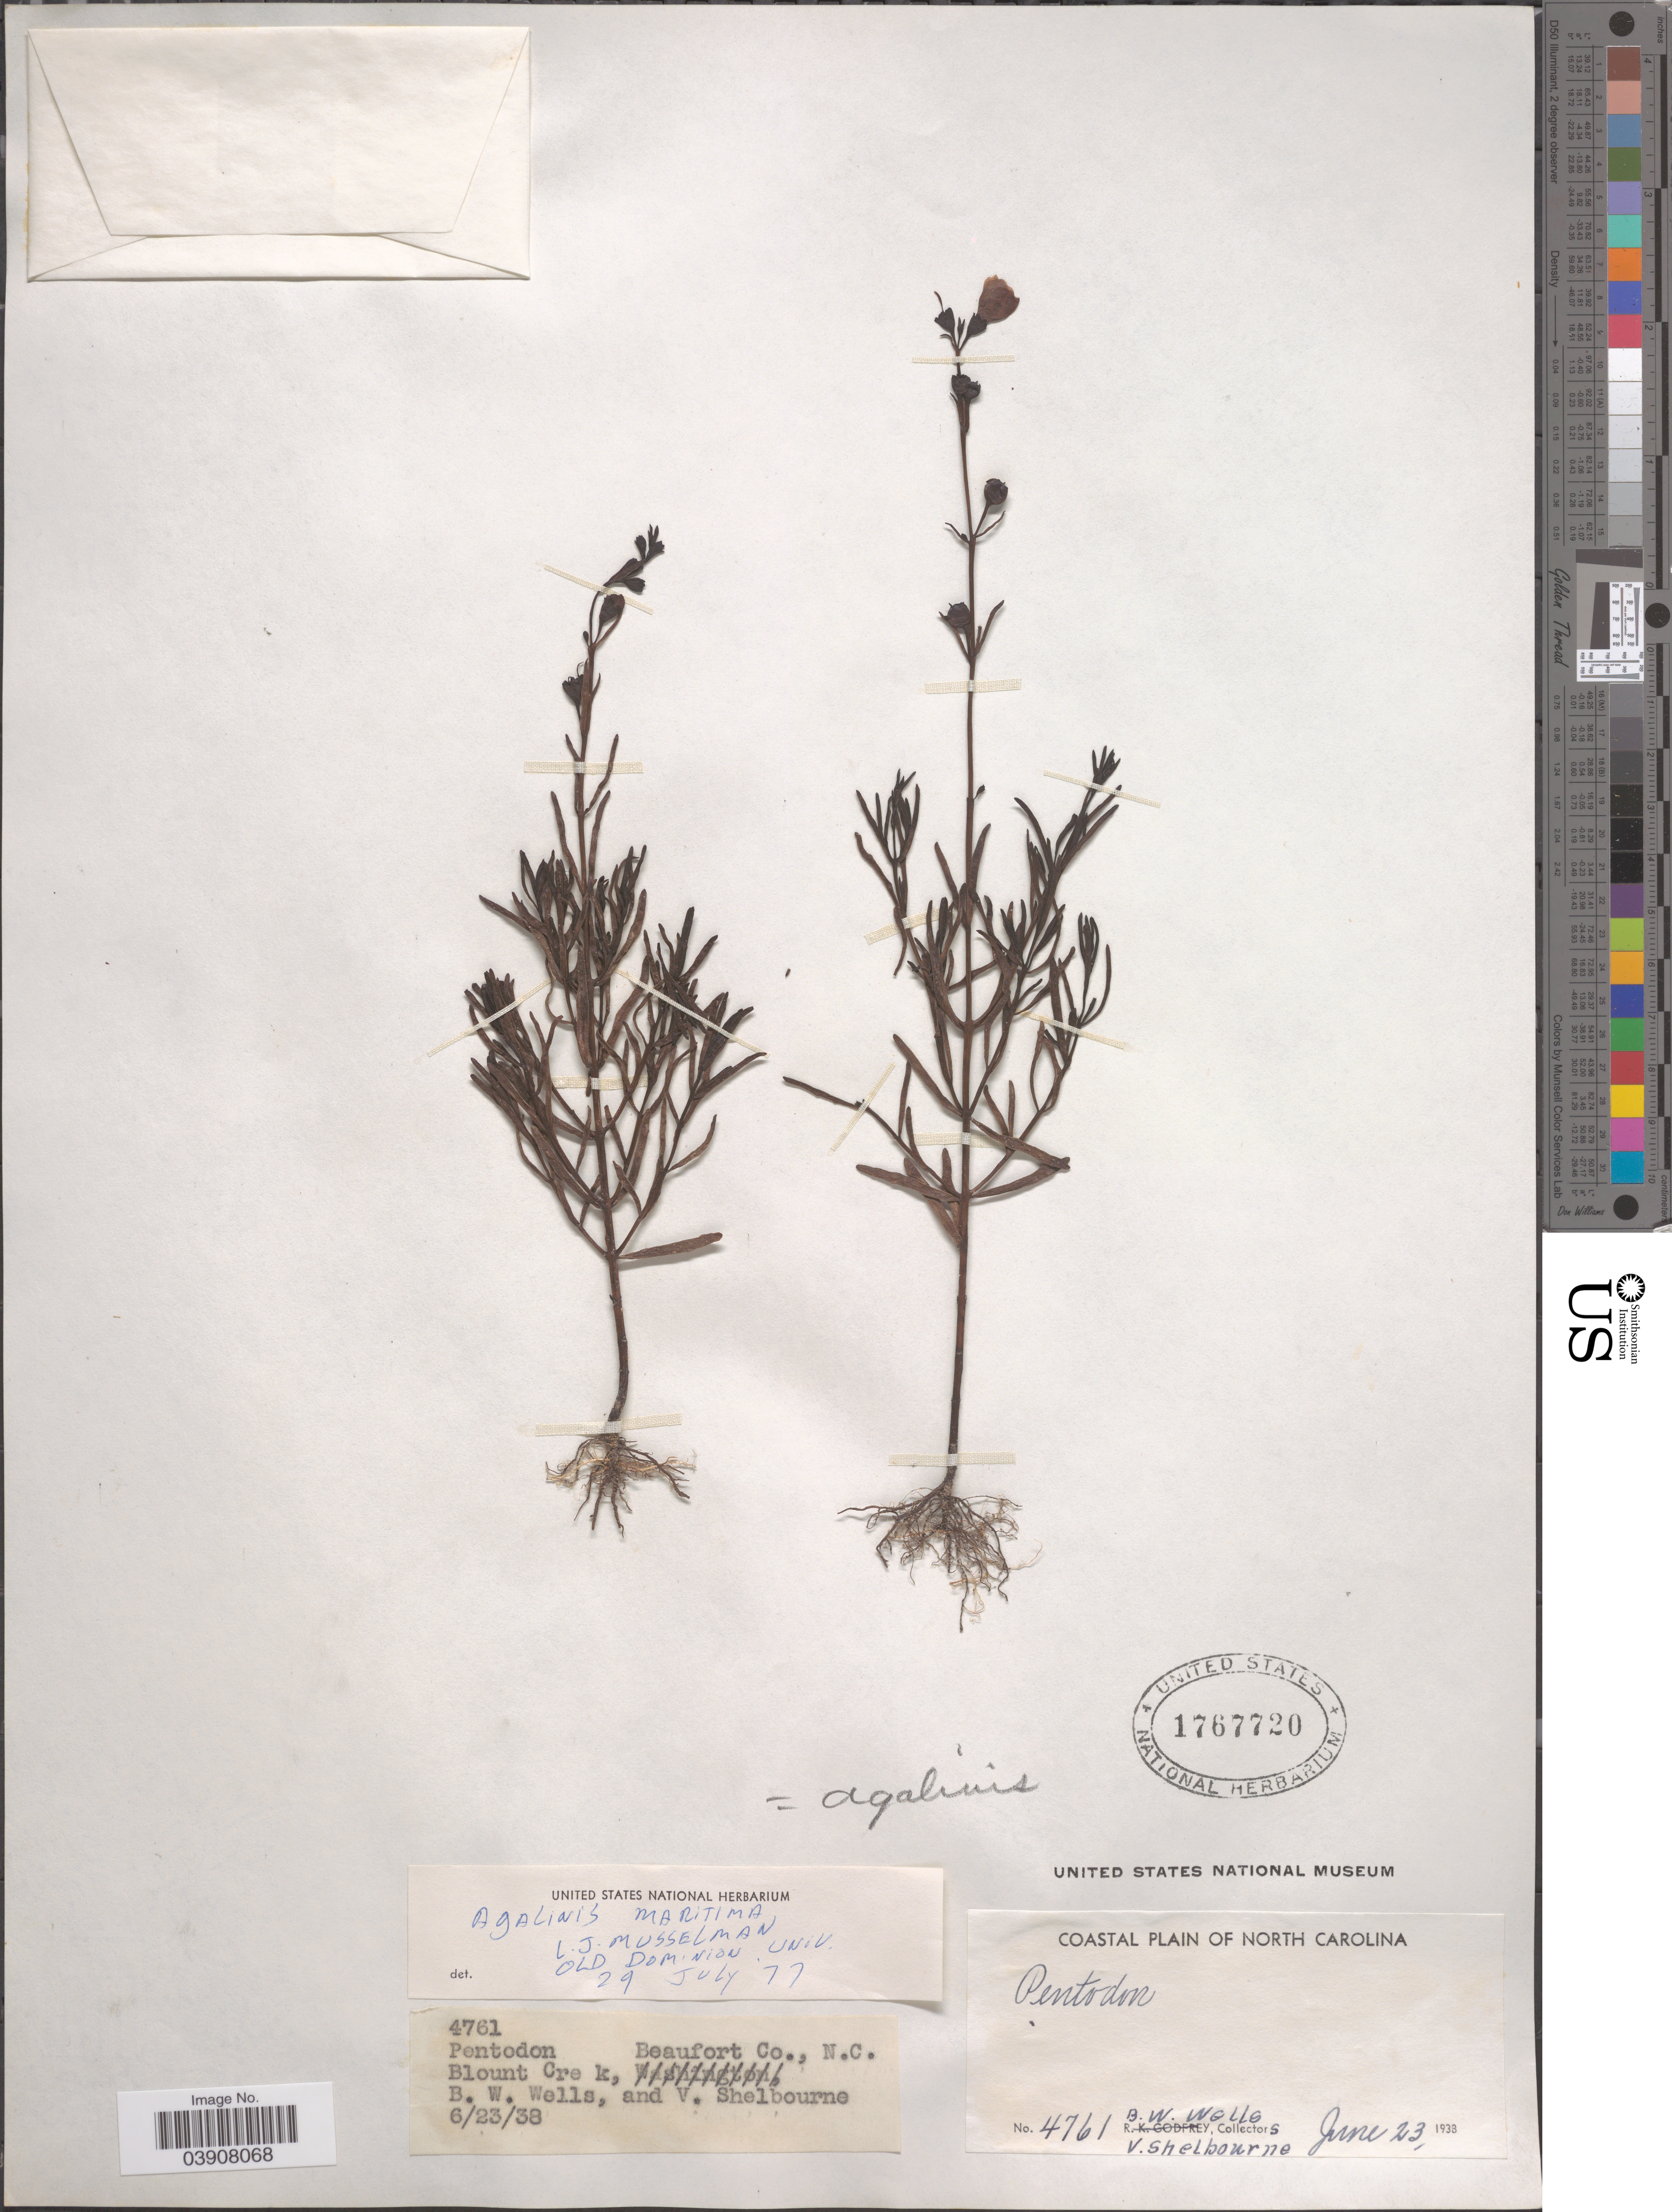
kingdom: Plantae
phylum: Tracheophyta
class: Magnoliopsida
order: Lamiales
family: Orobanchaceae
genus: Agalinis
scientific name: Agalinis maritima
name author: (Raf.) Raf.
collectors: B. Wells & V. Shelbourne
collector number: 4761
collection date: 1938-06-23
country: United States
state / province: North Carolina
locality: Pentodon. Beaufort Co. Blount Cre k.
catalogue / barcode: US 1767720